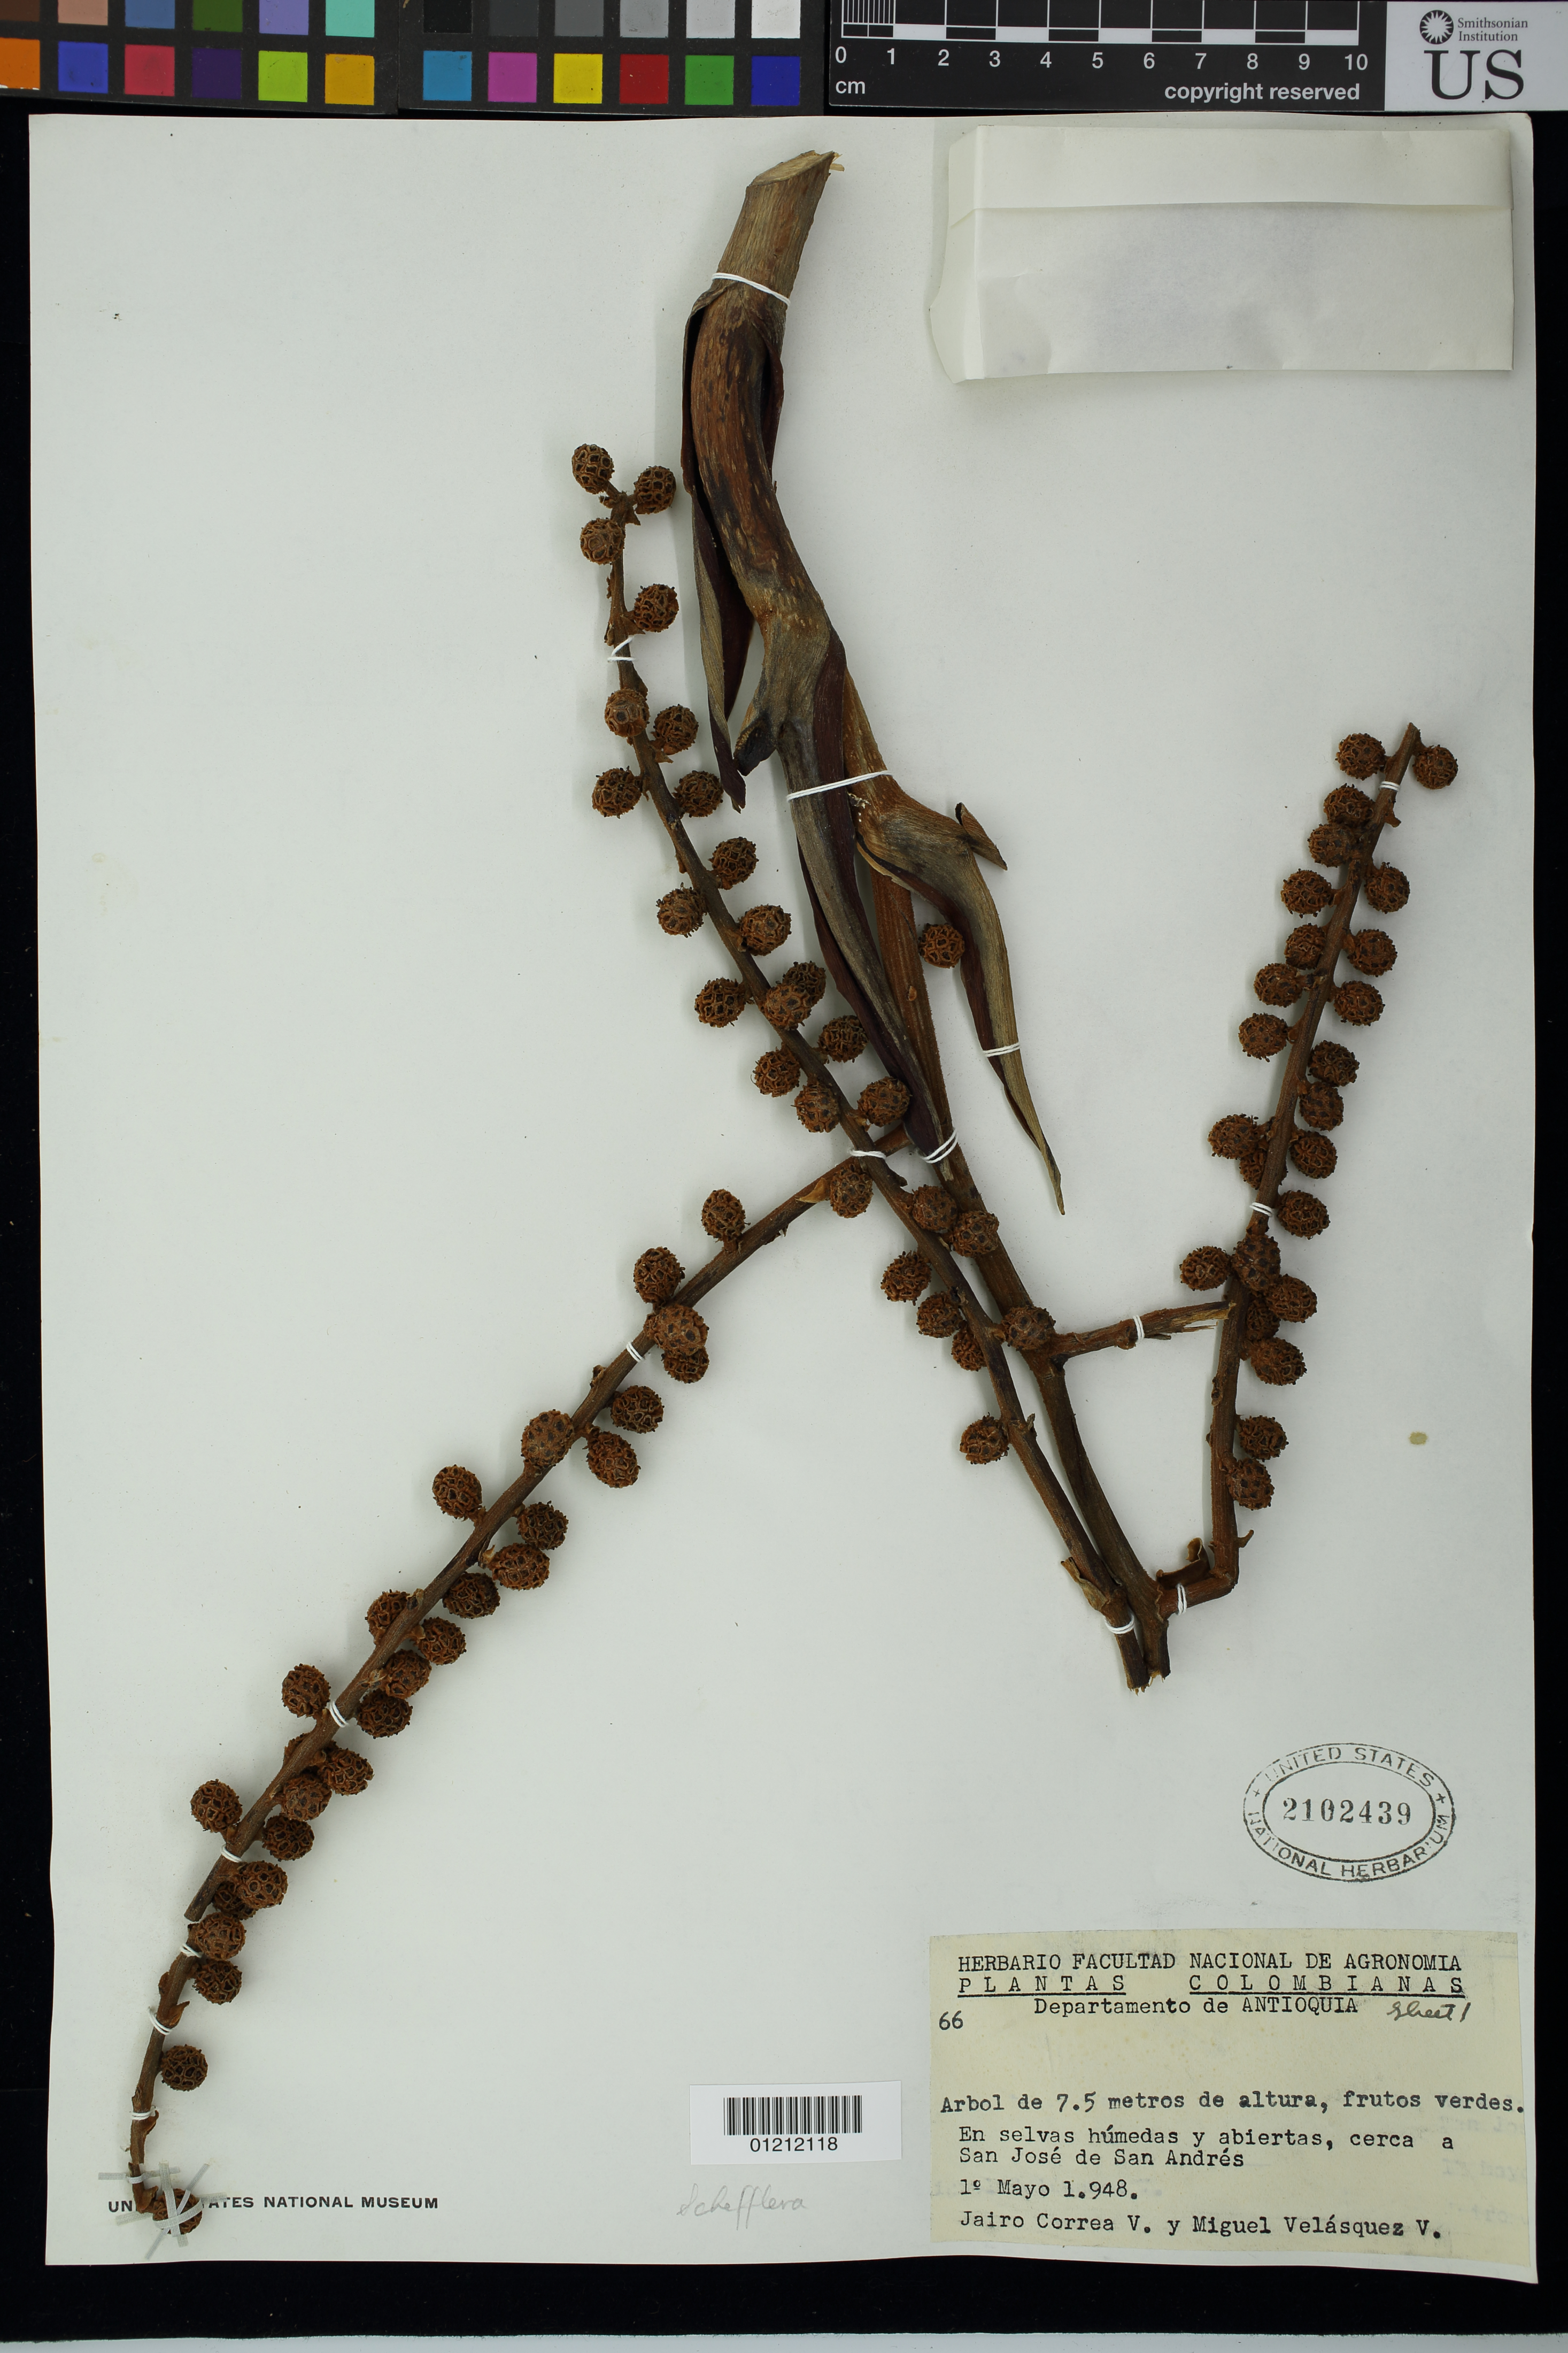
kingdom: Plantae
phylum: Tracheophyta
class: Magnoliopsida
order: Apiales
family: Araliaceae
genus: Schefflera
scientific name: Schefflera sp.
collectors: J. Correa & M. Velasquez V.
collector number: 66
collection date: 1948-05-01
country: Colombia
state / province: Antioquia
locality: En selvas humedas y abiertas, cerca a San Jose de San Andres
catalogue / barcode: US 2102439